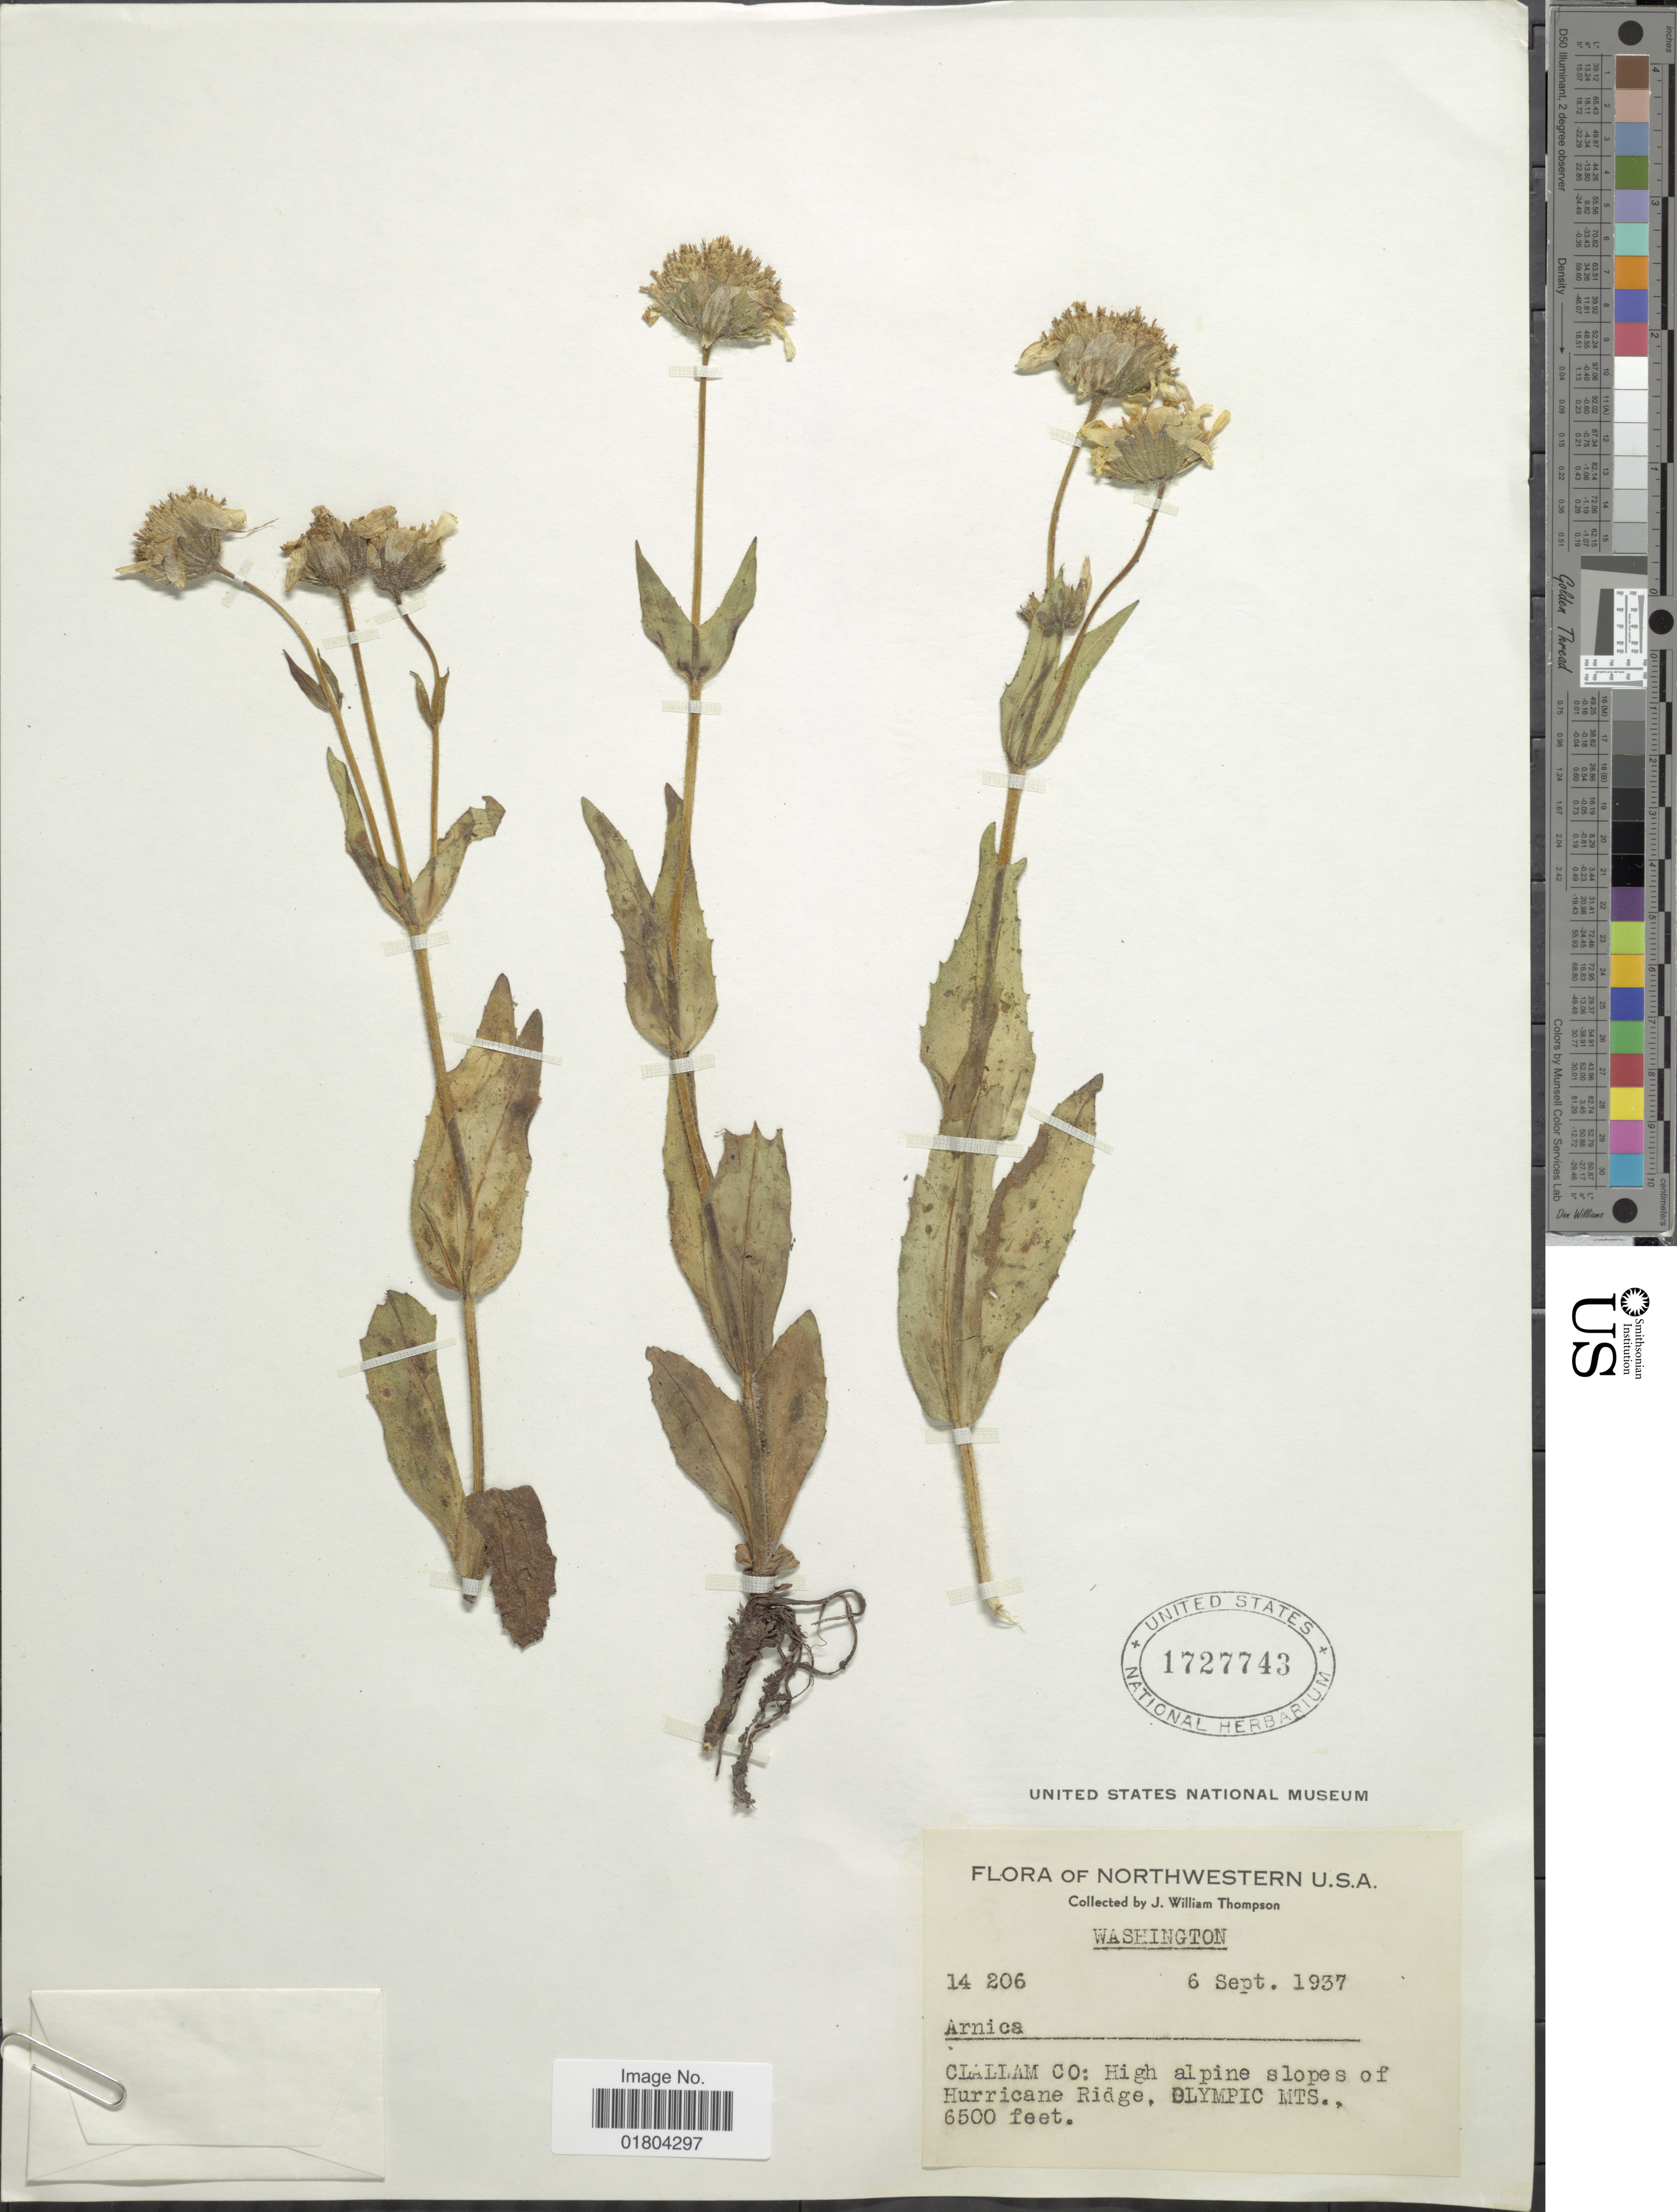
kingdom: Plantae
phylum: Tracheophyta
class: Magnoliopsida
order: Asterales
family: Asteraceae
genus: Arnica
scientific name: Arnica sp.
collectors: J. W. Thompson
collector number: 14206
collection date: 1937-09-06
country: United States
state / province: Washington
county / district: Clallam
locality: Northwestern U.S.A. Clallam Co: High alpine slopes of Hurricane Ridge, Olympic Mts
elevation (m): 1981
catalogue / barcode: US 1727743